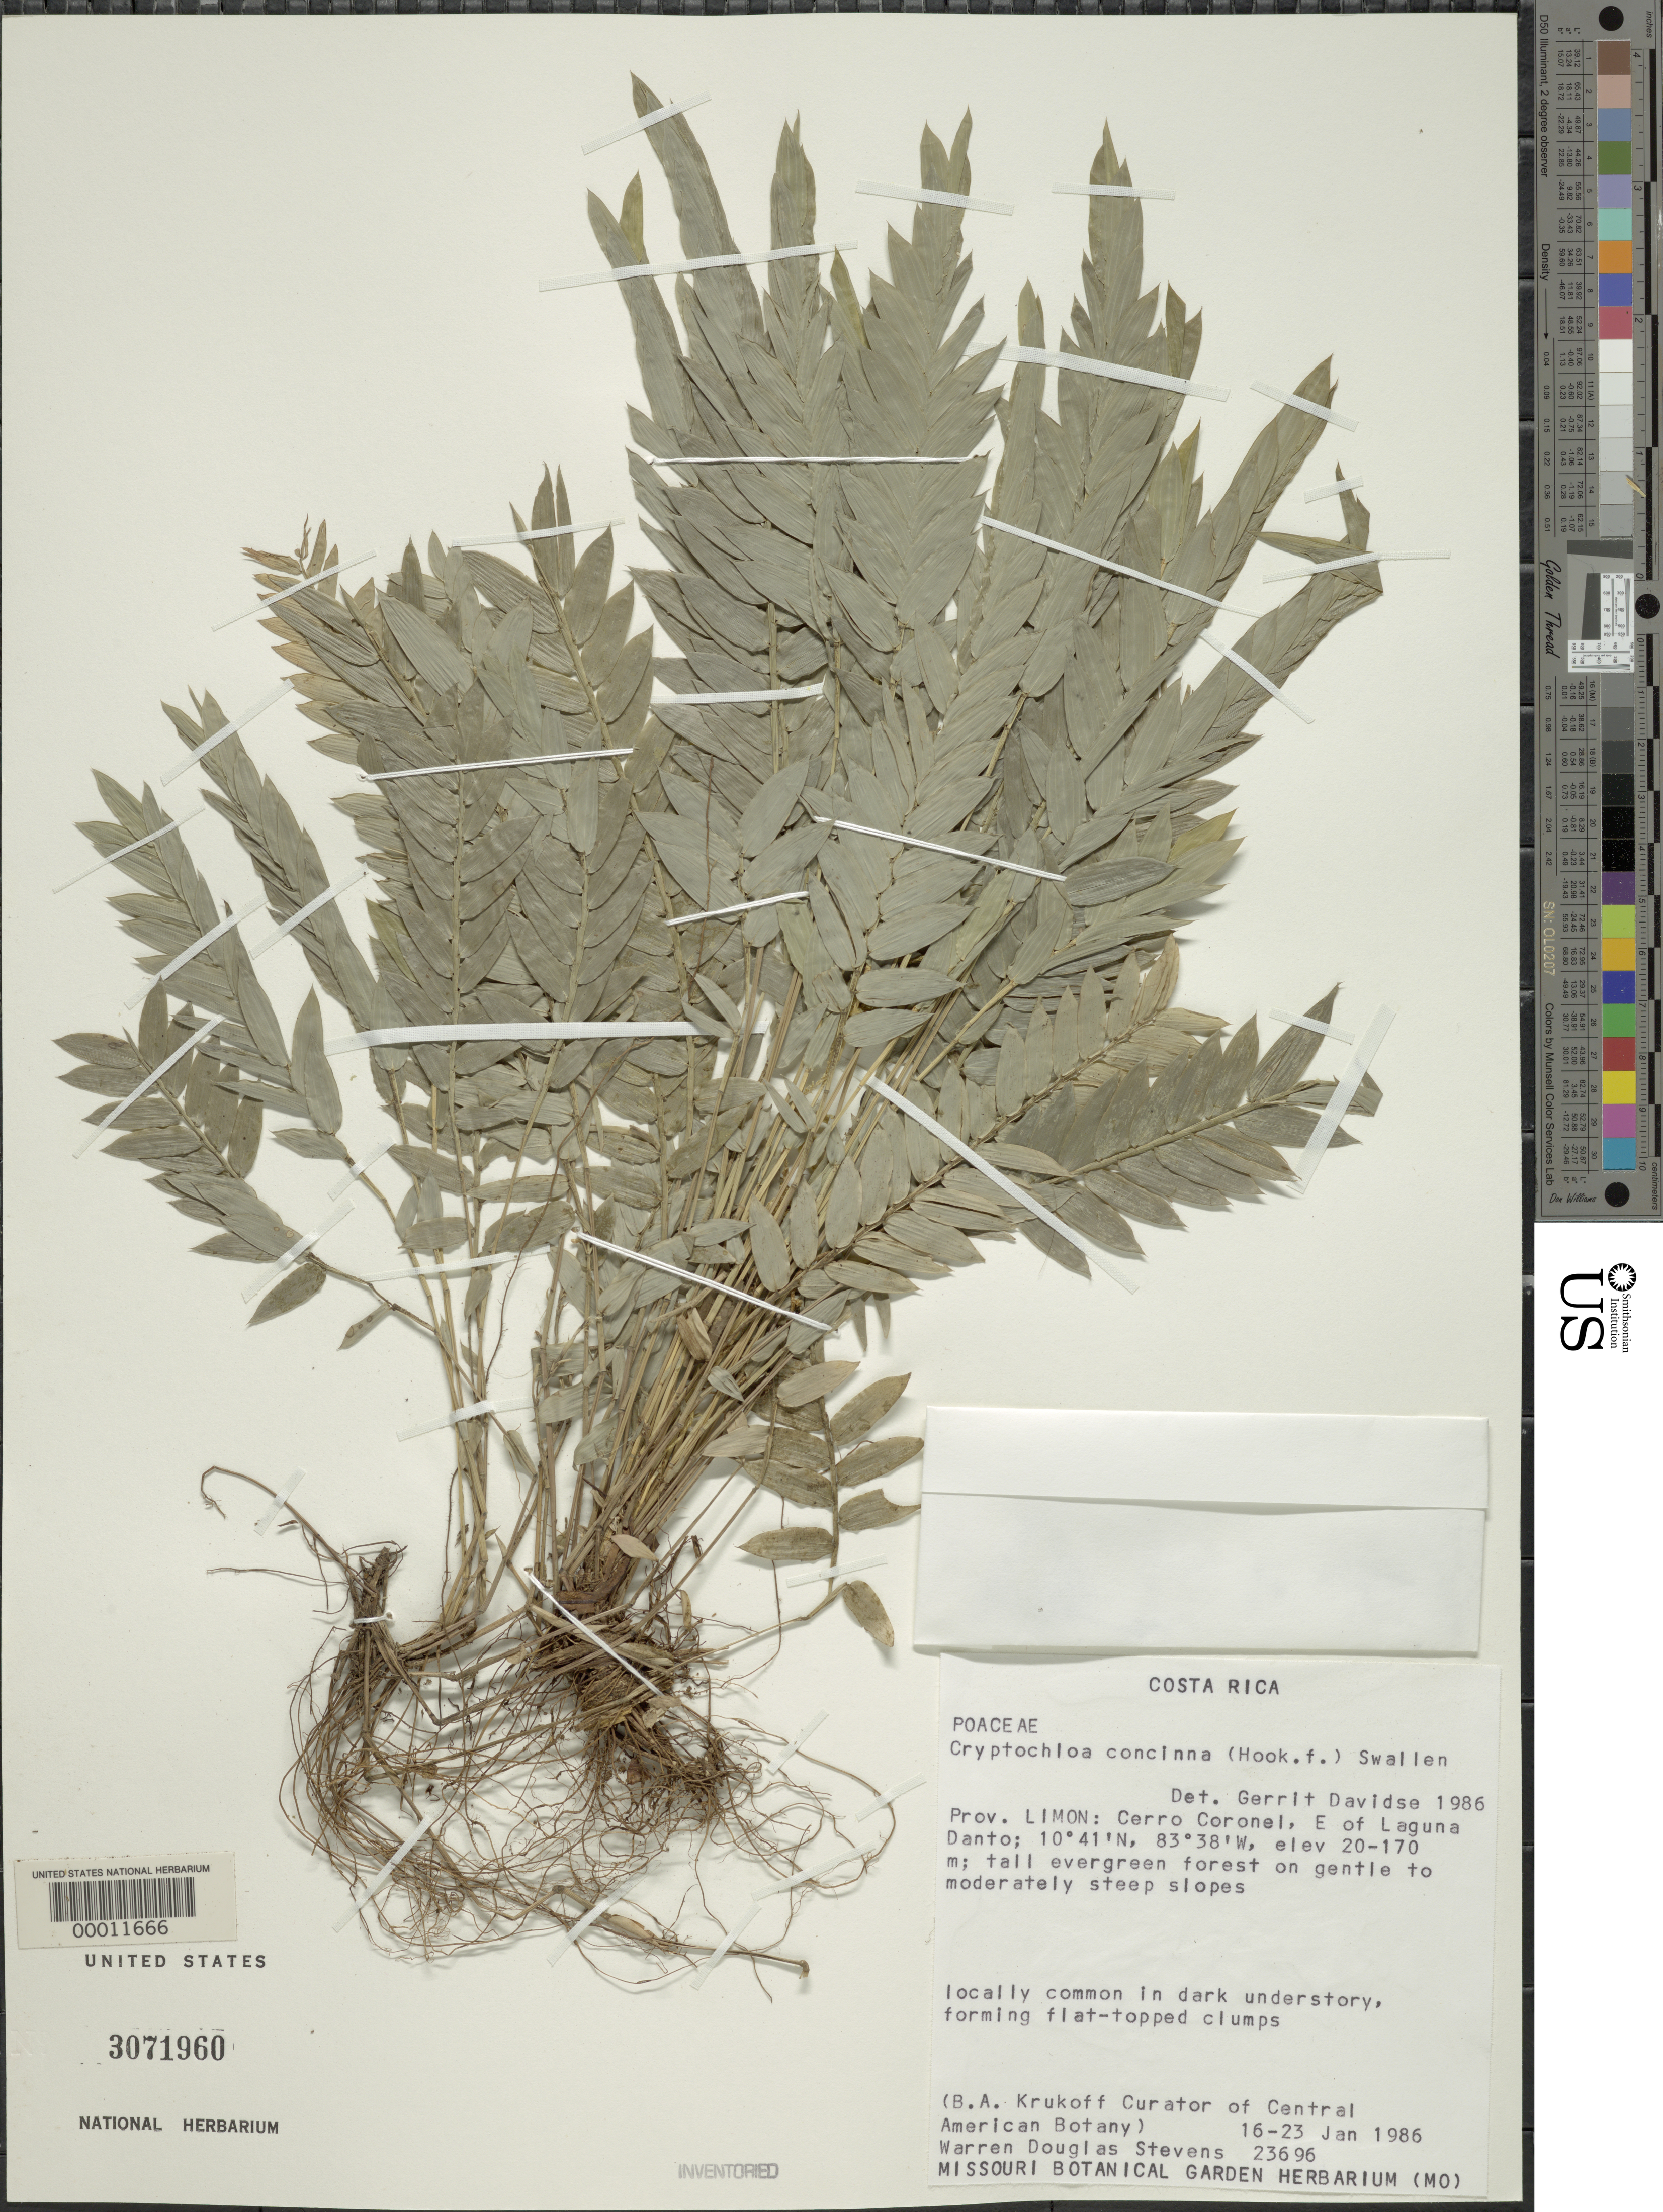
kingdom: Plantae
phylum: Tracheophyta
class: Liliopsida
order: Poales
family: Poaceae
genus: Cryptochloa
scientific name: Cryptochloa concinna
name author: (Hook. f.) Swallen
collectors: W. D. Stevens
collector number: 23696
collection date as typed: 16 Jan 1986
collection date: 1986-01-16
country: Costa Rica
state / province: Limón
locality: Cerro coronel, laguna danto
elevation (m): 20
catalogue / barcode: US 3071960